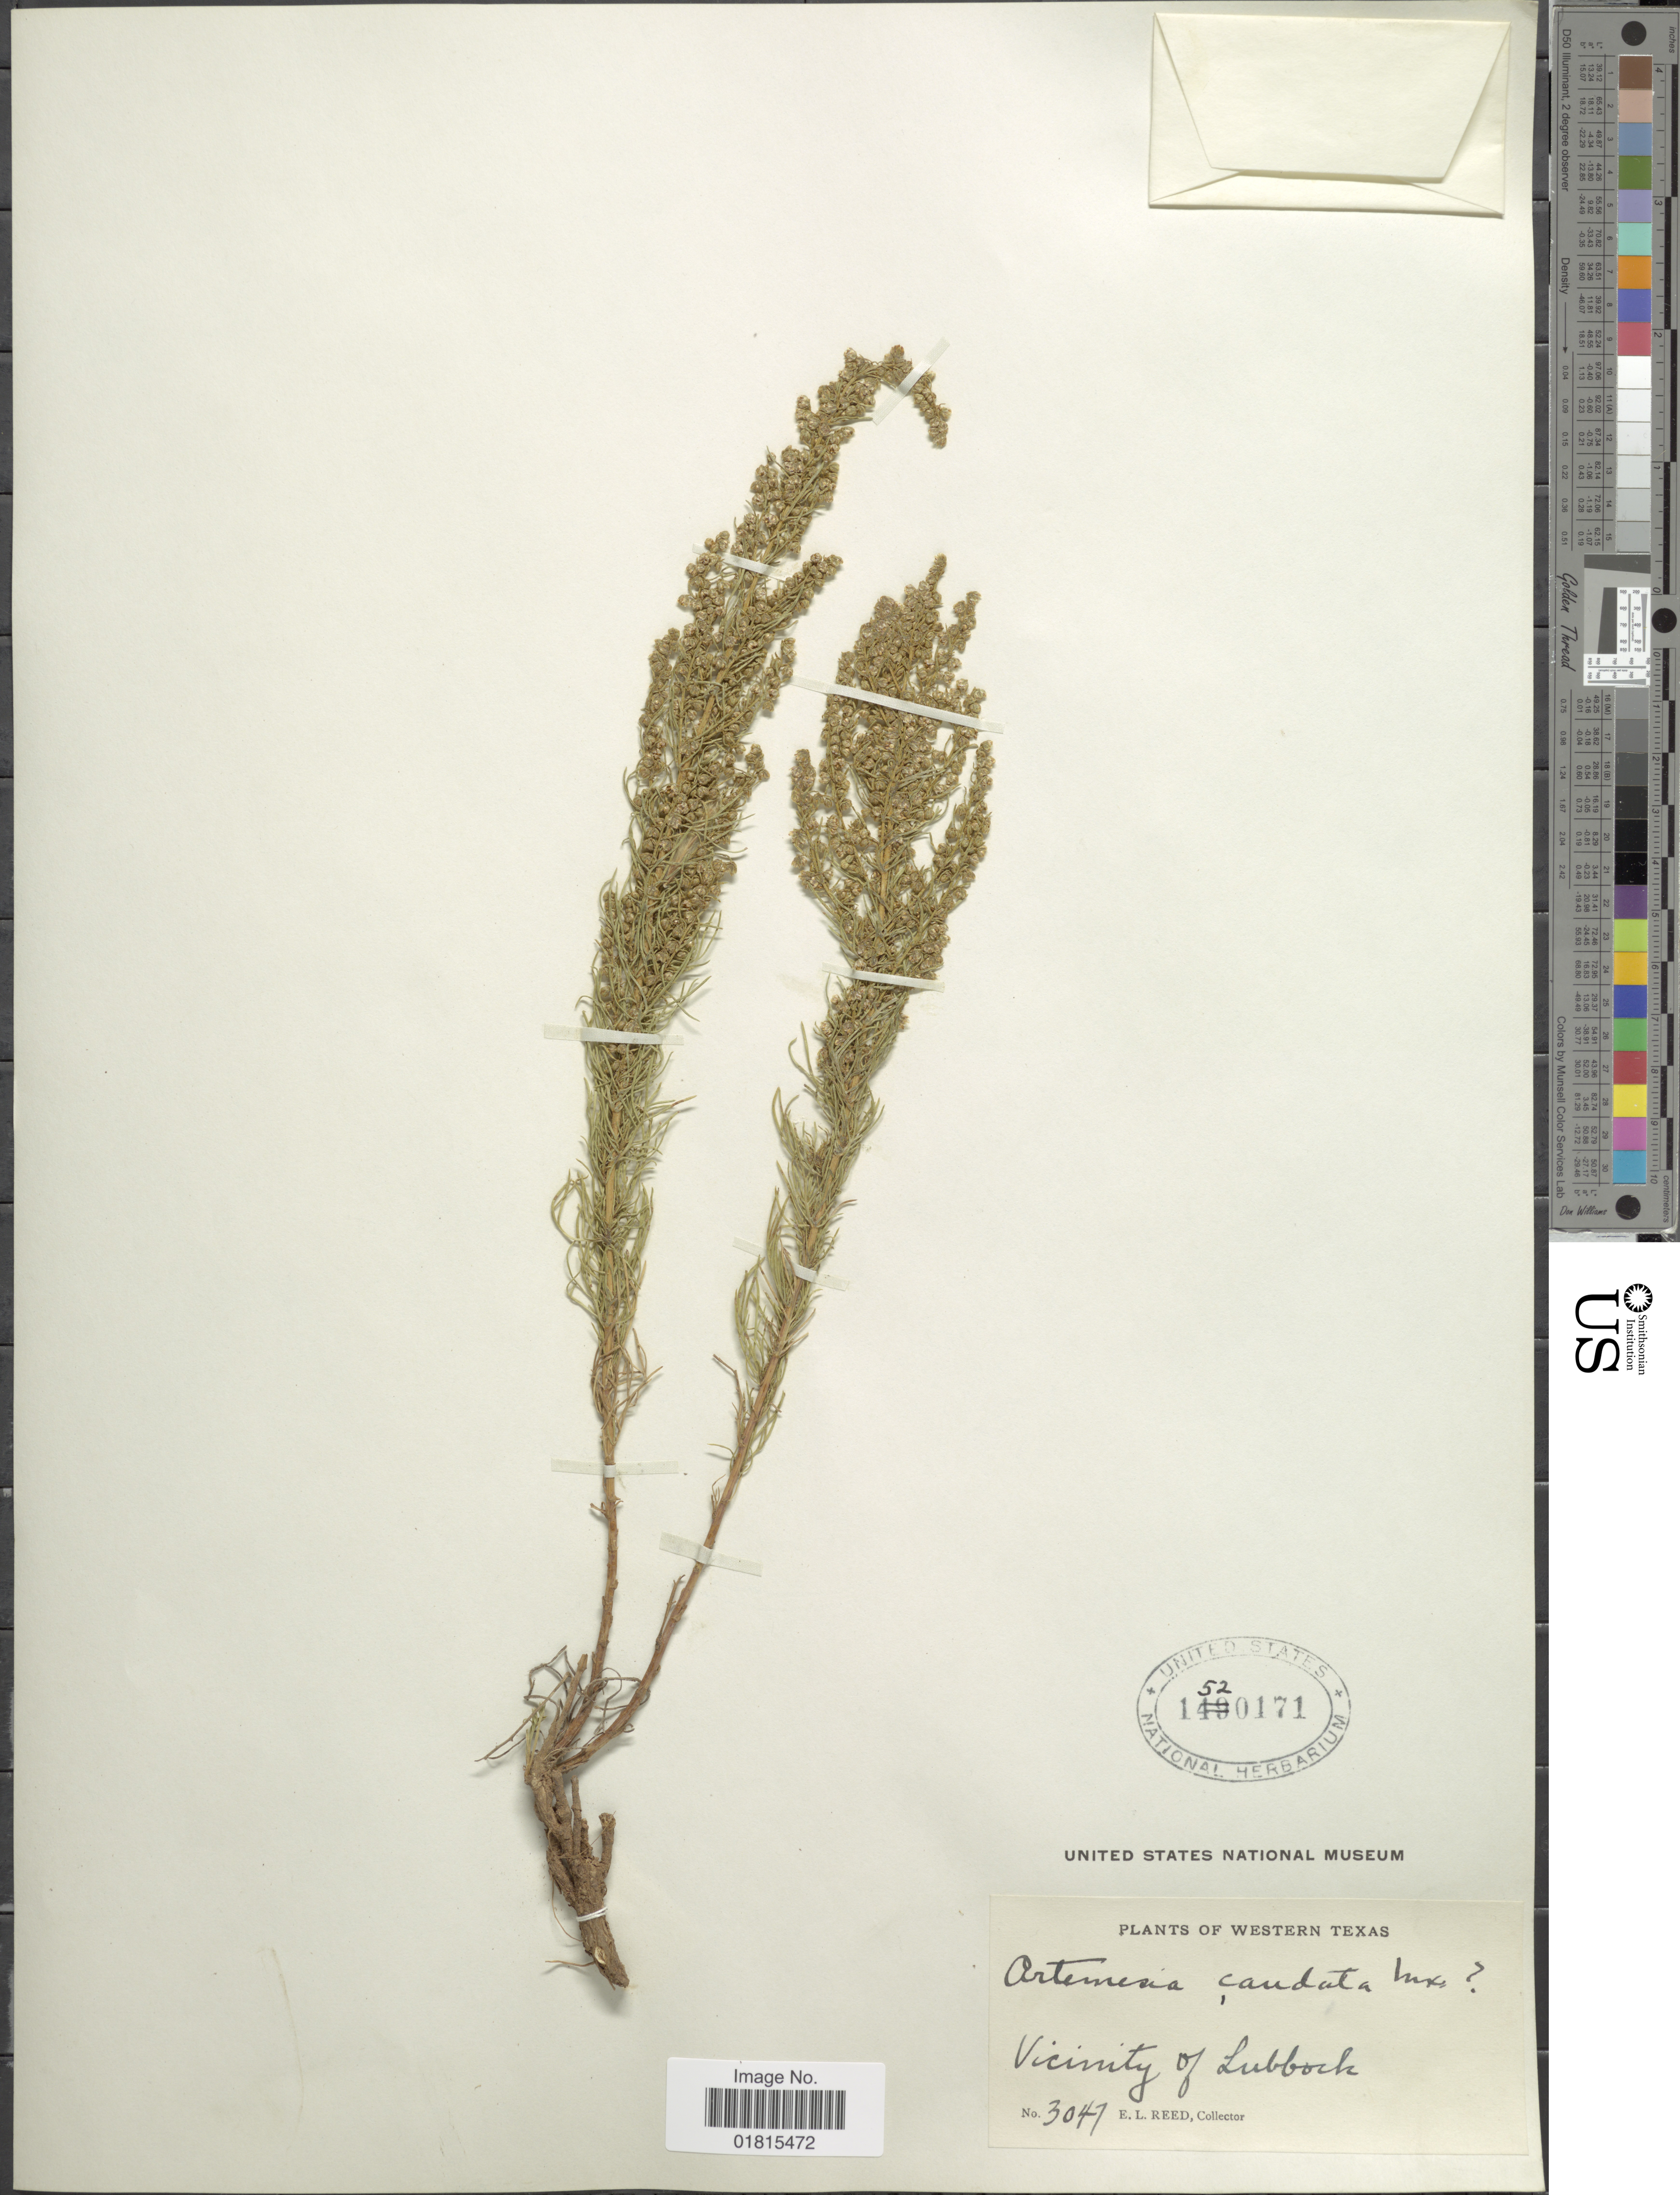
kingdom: Plantae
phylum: Tracheophyta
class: Magnoliopsida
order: Asterales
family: Asteraceae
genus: Artemisia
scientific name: Artemisia filifolia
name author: Torr.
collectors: E. Reed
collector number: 3047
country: United States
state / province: Texas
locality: Western Texas. Vicinity of Lubbock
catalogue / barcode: US 1520171